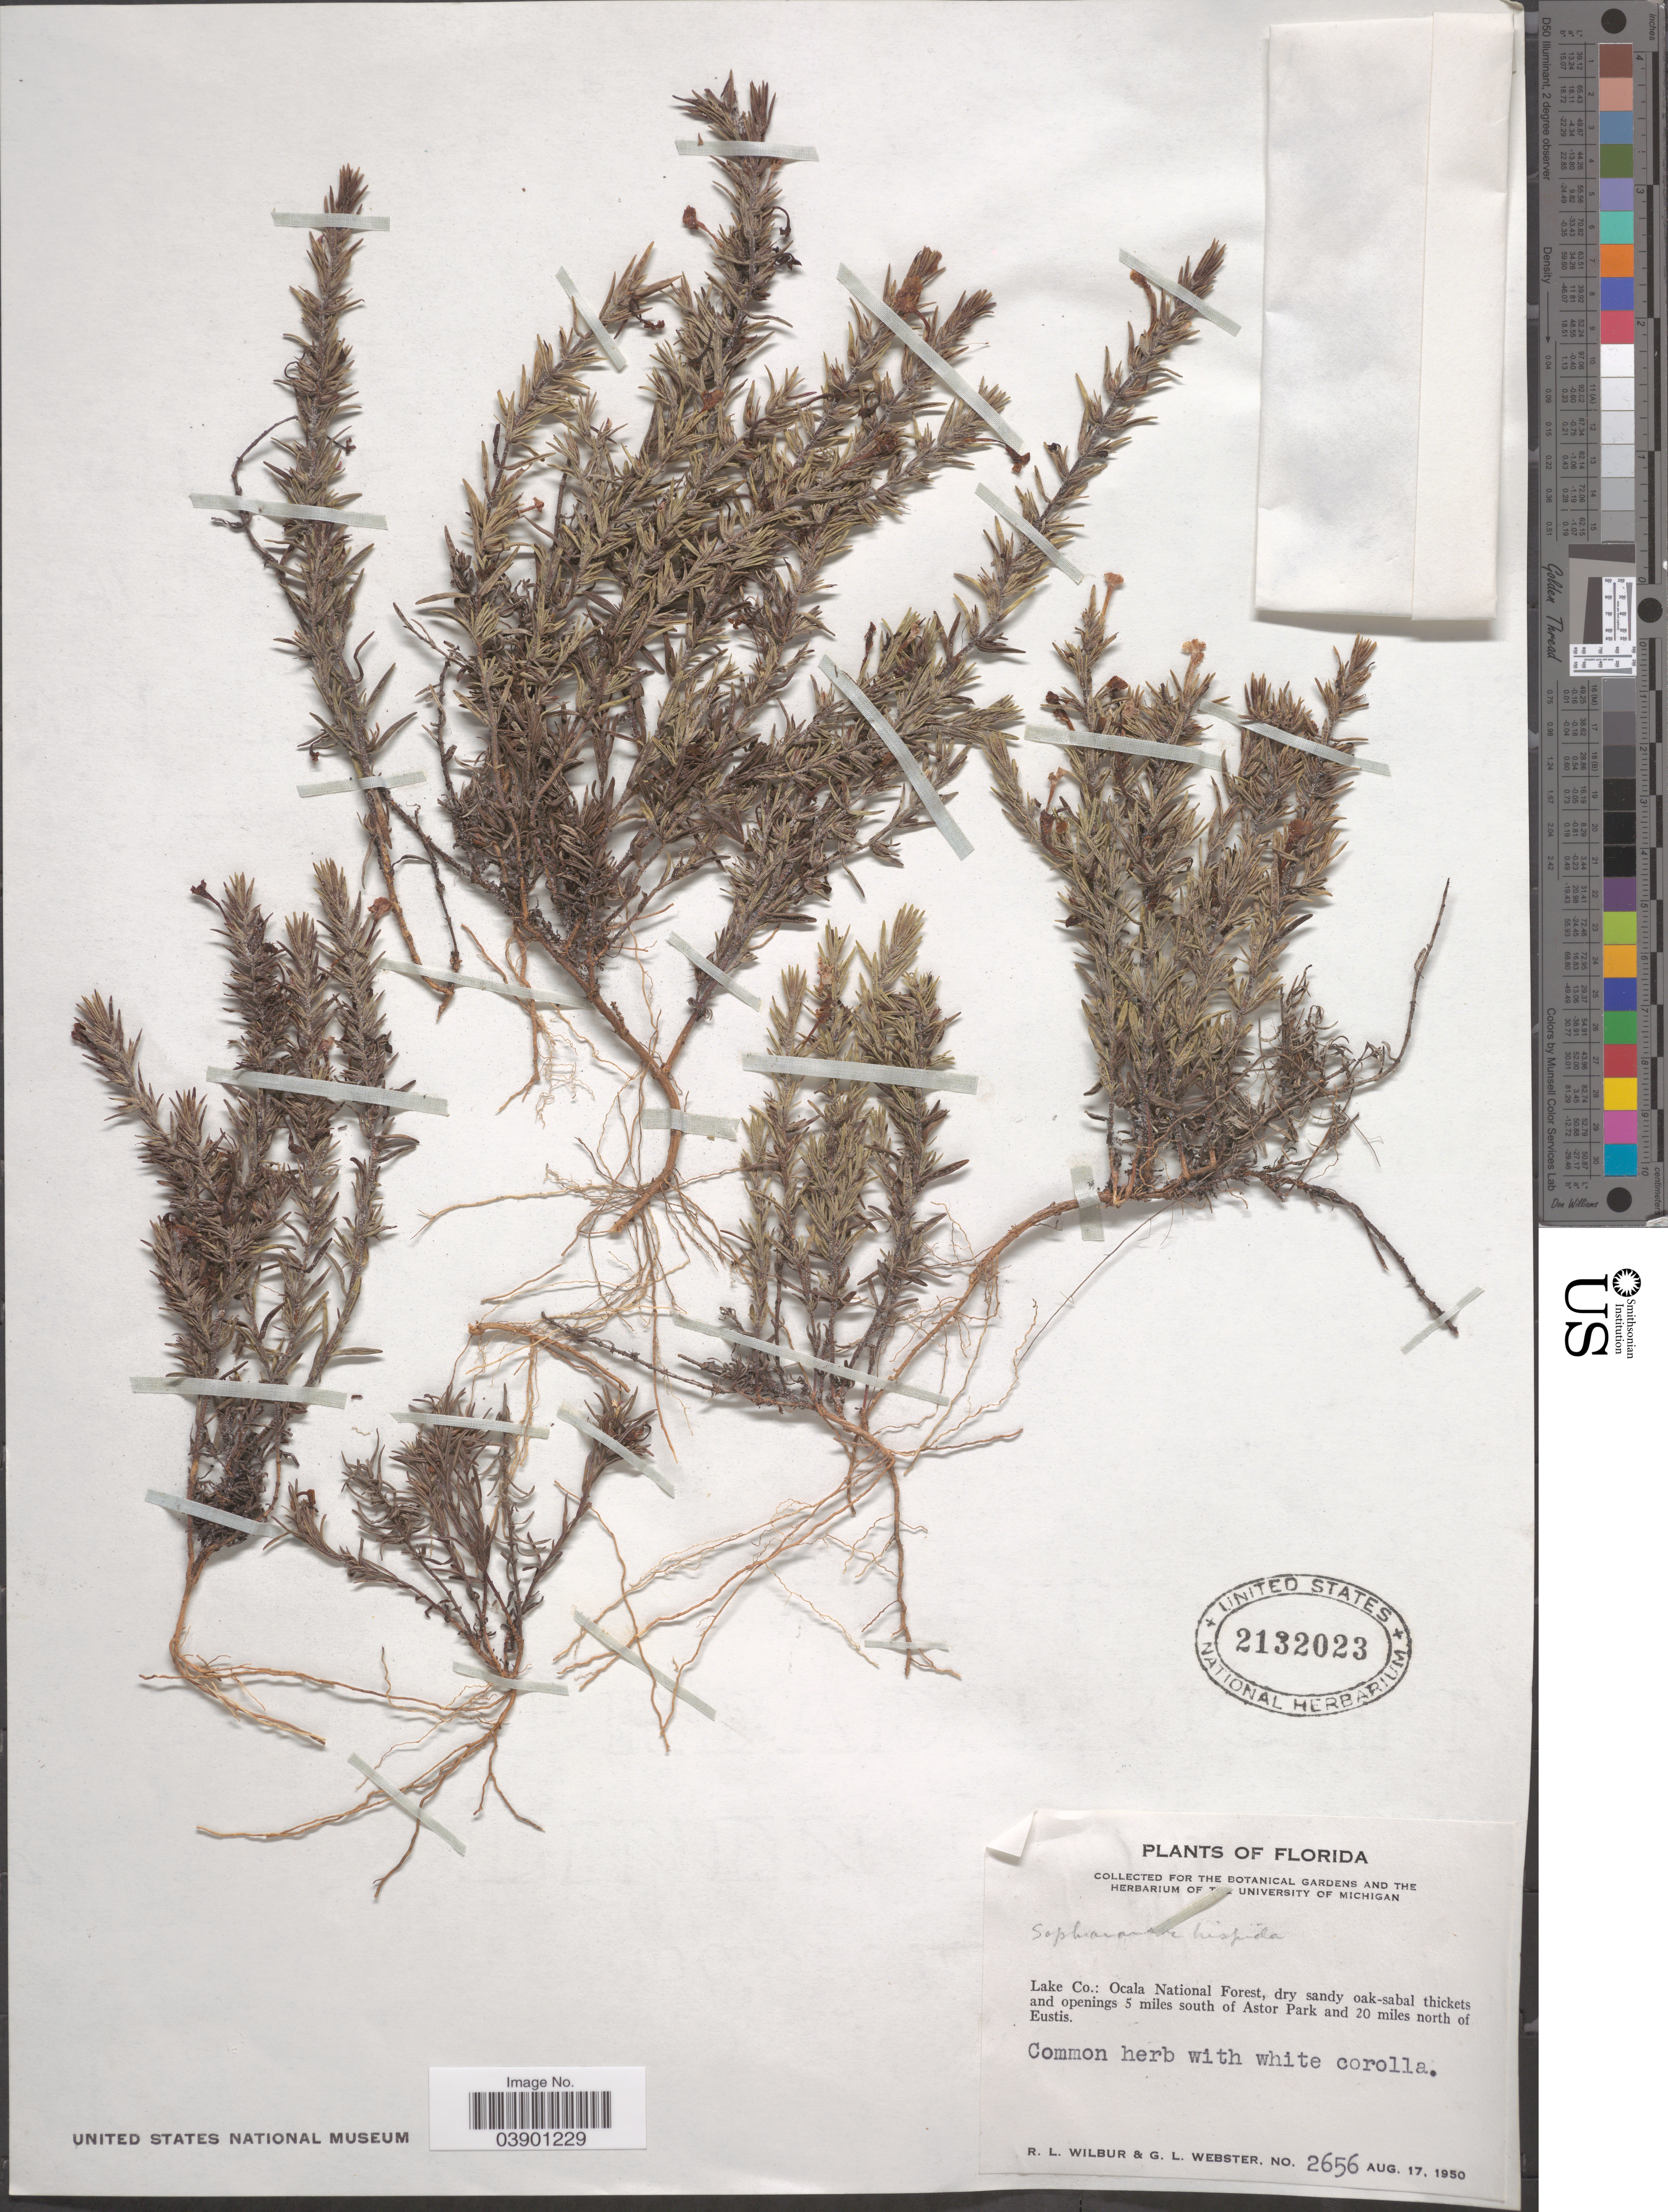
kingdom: Plantae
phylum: Tracheophyta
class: Magnoliopsida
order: Lamiales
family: Plantaginaceae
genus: Sophronanthe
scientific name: Sophronanthe hispida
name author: Benth. ex Lindl.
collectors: R. L. Wilbur & G. L. Webster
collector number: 2656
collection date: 1950-08-17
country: United States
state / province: Florida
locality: Lake Co.: Ocala National Forest, dry sandy oak-sabal thickets and opneings 5 miles south of Astor Park and 20 miles north of Eustis.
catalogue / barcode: US 2132023